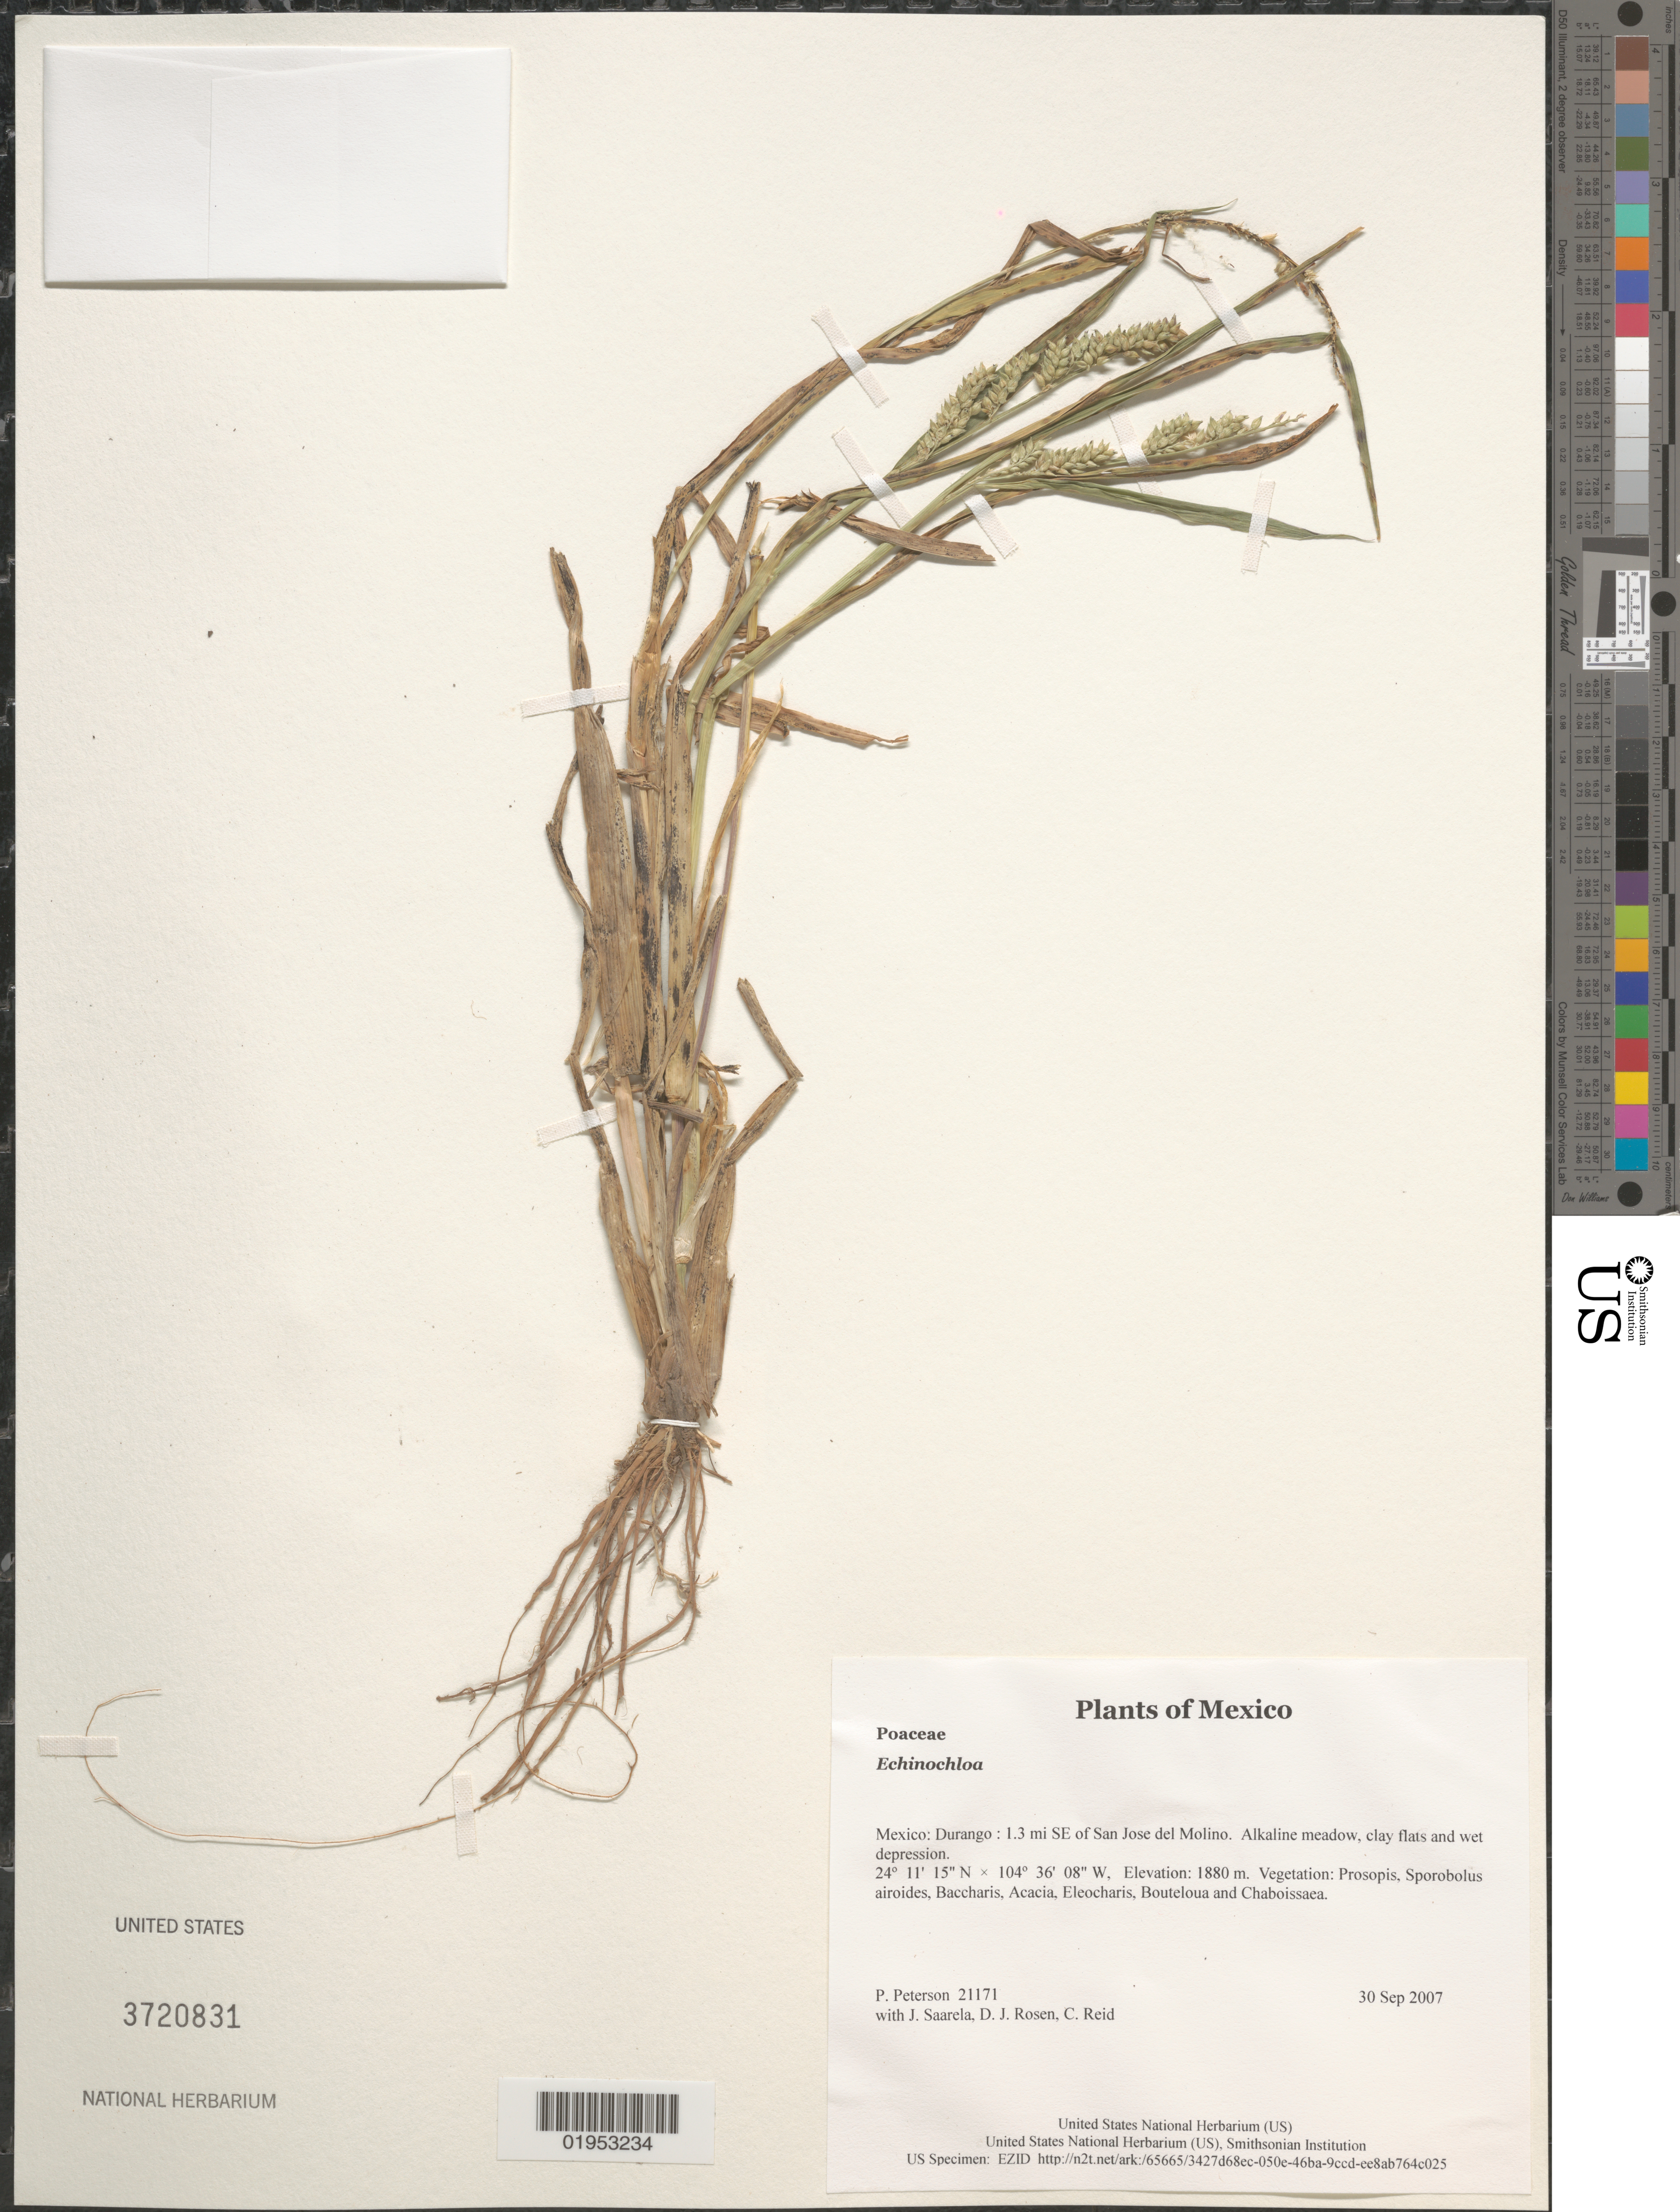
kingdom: Plantae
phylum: Tracheophyta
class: Liliopsida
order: Poales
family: Poaceae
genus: Echinochloa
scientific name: Echinochloa sp.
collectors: P. M. Peterson, J. Saarela, D. J. Rosen & C. Reid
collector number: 21171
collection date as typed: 30 Sep 2007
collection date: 2007-09-30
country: Mexico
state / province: Durango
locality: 1.3 mi SE of San Jose del Molino. Alkaline meadow, clay flats and wet depression.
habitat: Vegetation: Prosopis, Sporobolus airoides, Baccharis, Acacia, Eleocharis, Bouteloua and Chaboissaea.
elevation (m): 1880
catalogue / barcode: US 3720831